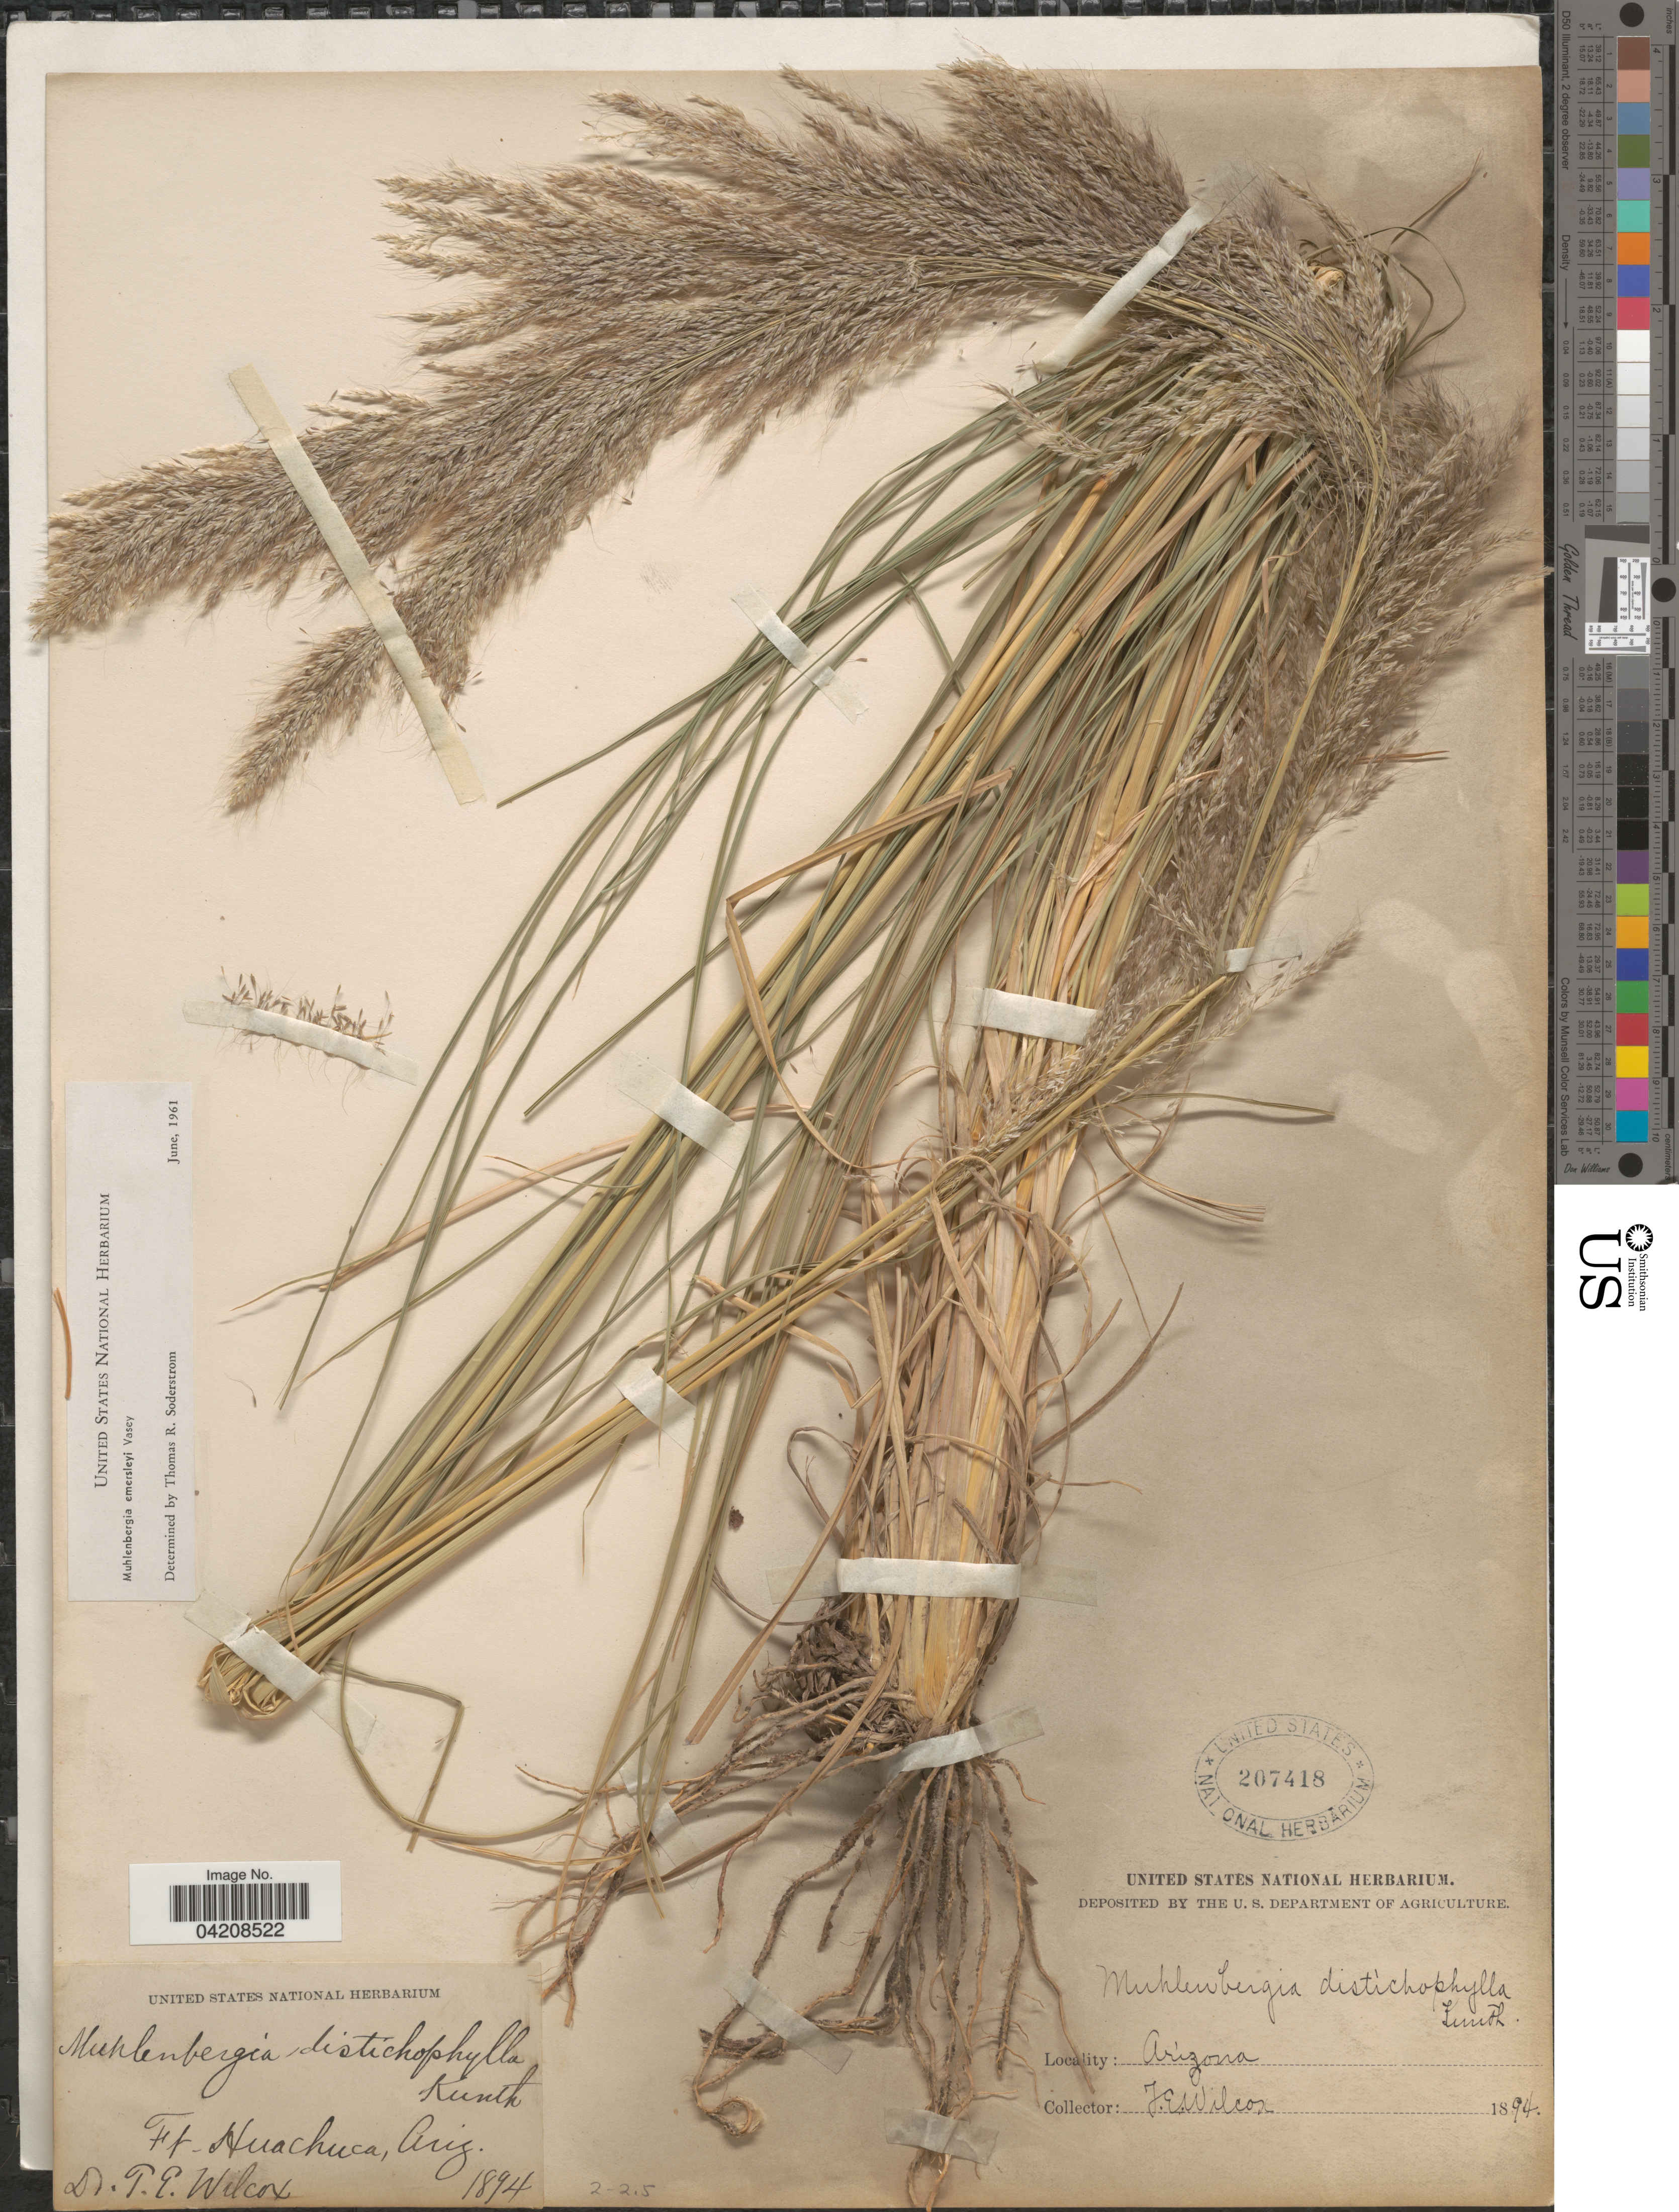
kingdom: Plantae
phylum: Tracheophyta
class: Liliopsida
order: Poales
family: Poaceae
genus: Muhlenbergia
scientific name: Muhlenbergia emersleyi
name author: Vasey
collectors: T. E. Wilcox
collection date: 1894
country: United States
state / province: Arizona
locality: Ft. Huachuca.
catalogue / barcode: US 207418